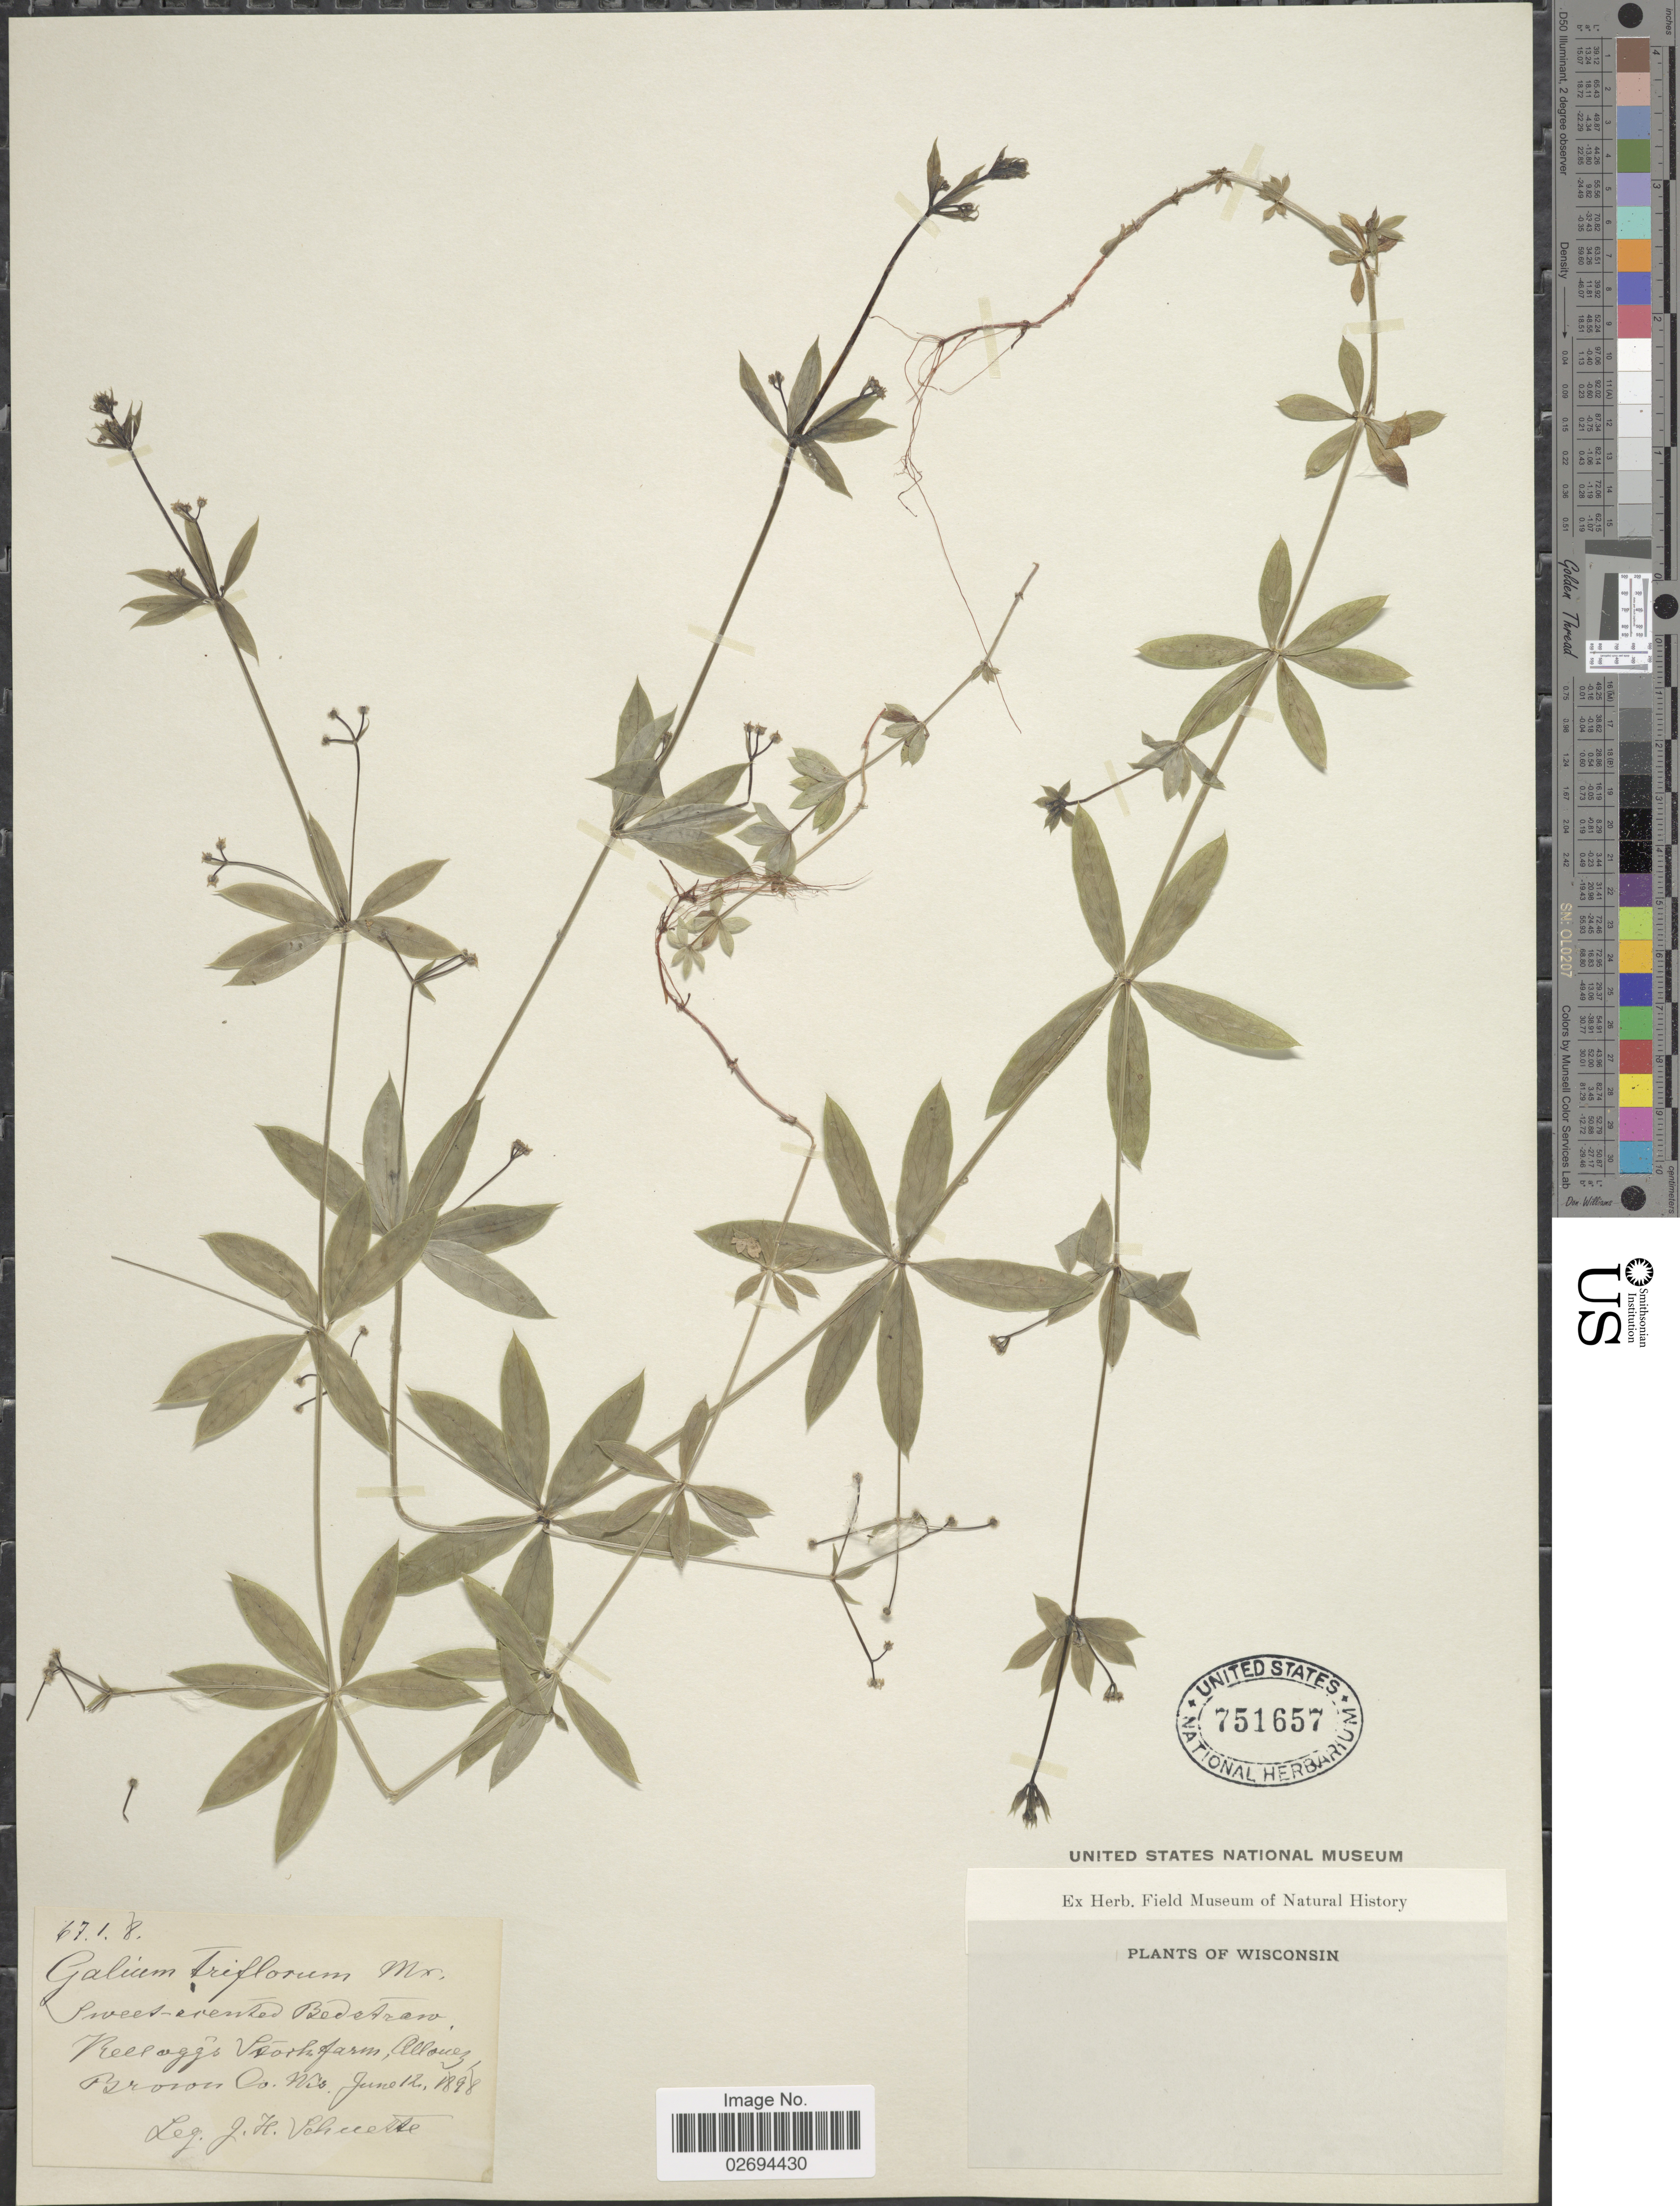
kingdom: Plantae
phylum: Tracheophyta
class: Magnoliopsida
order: Gentianales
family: Rubiaceae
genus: Galium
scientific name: Galium triflorum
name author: Michx.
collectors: J. H. Schuette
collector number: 67.1.8.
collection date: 1898-06-12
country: United States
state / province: Wisconsin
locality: Kellogg's Stock farm, Allouez, Brown Co.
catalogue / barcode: US 751657